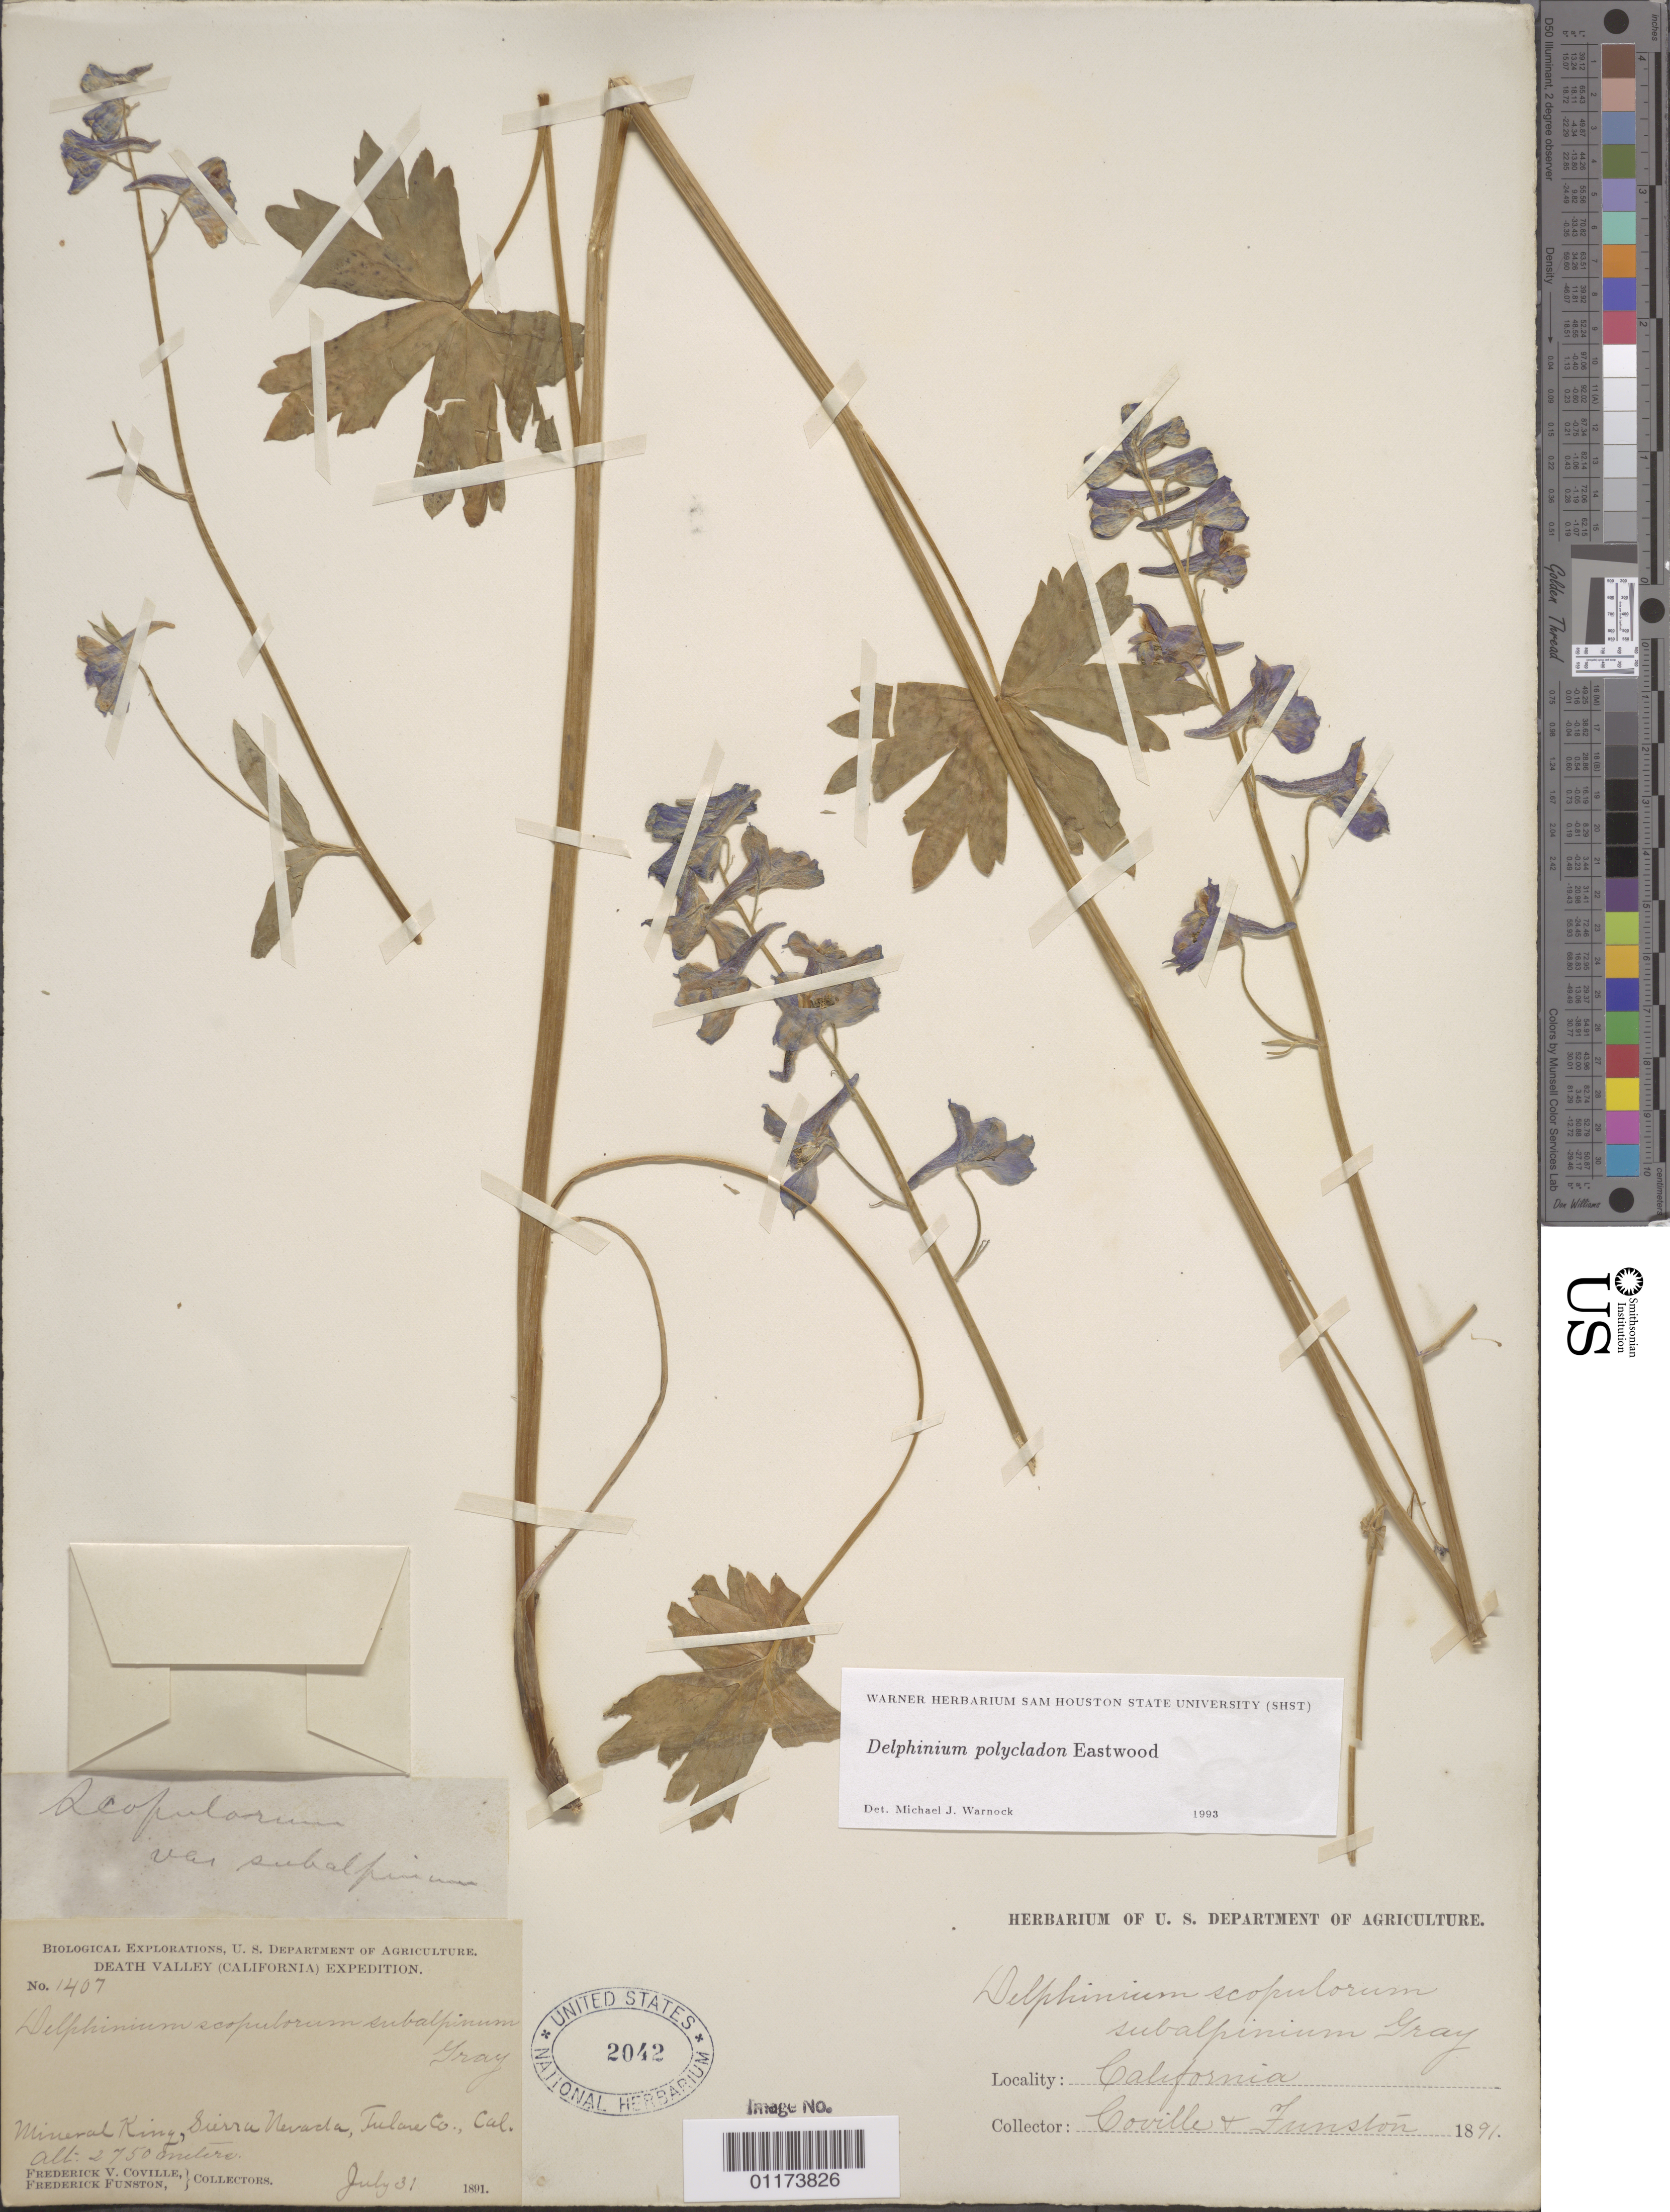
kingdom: Plantae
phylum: Tracheophyta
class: Magnoliopsida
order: Ranunculales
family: Ranunculaceae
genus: Delphinium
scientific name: Delphinium polycladon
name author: Eastw.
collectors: F. V. Coville & F. Funston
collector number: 1407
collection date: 1891-07-31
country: United States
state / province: California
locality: Mineral King, Sierra Nevada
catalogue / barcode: US 2042